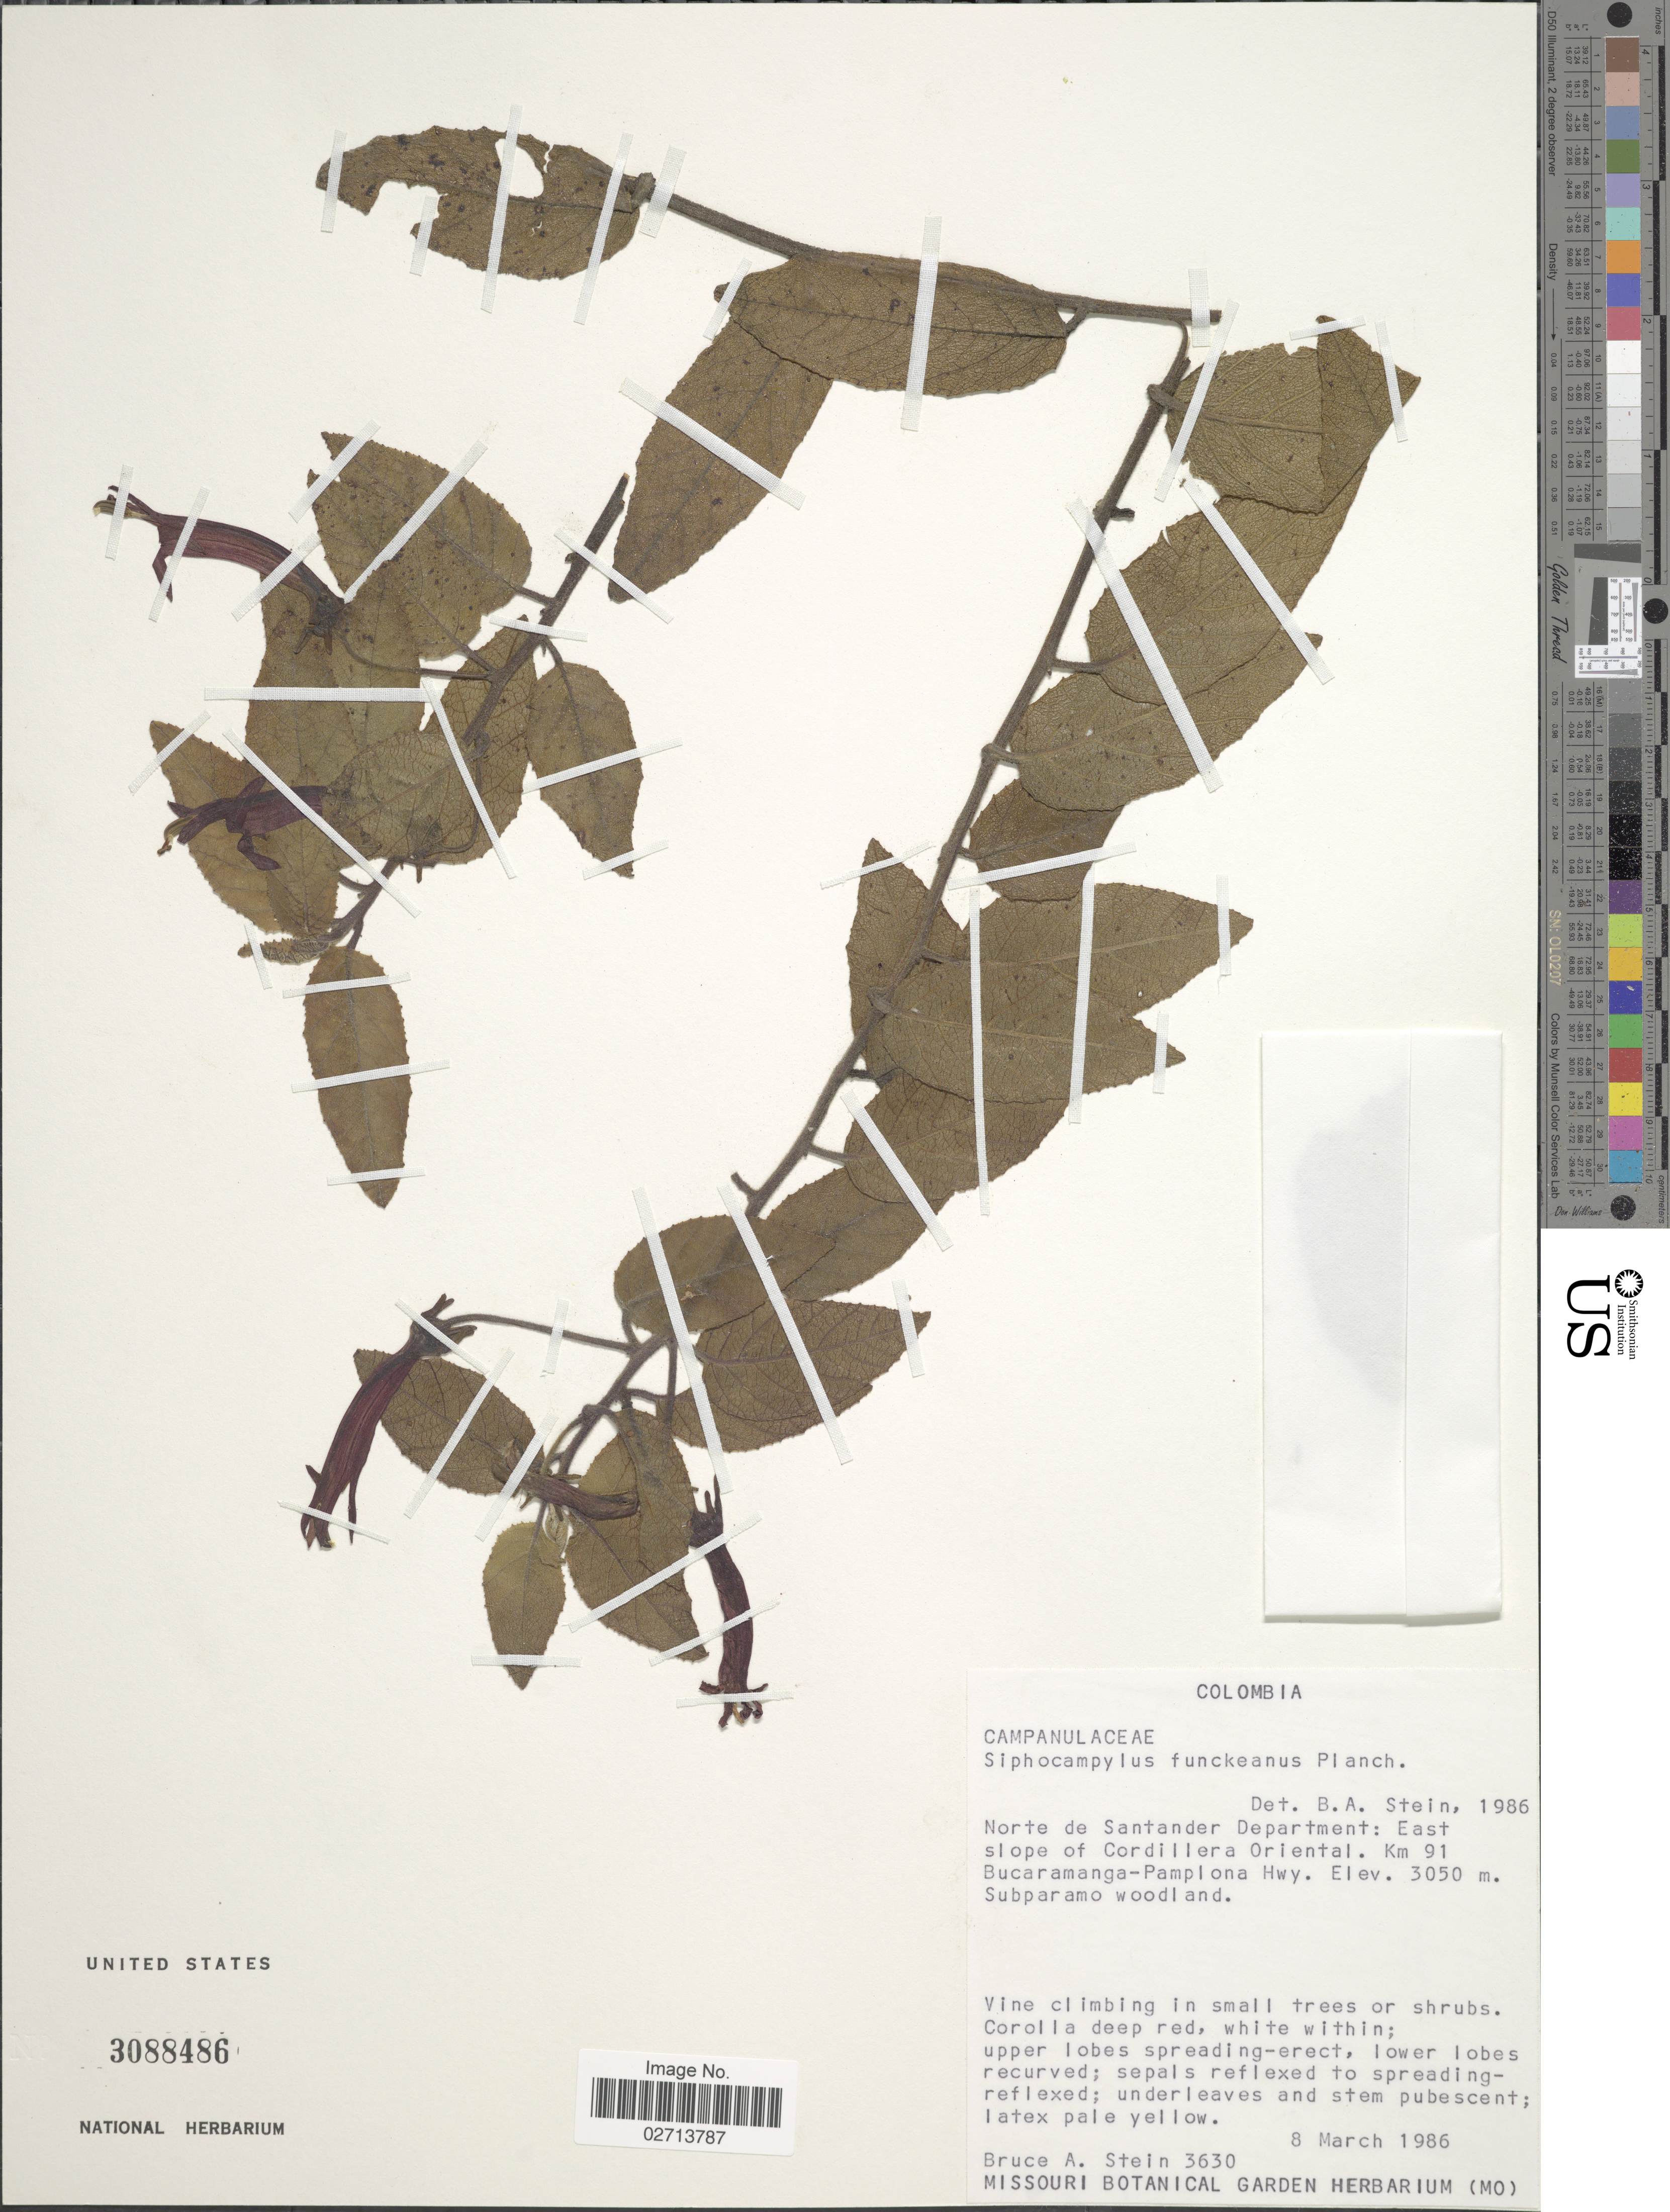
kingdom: Plantae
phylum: Tracheophyta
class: Magnoliopsida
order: Asterales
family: Campanulaceae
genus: Siphocampylus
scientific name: Siphocampylus funckeanus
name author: Planch.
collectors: B. A. Stein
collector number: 3630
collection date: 1986-03-08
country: Colombia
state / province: Norte de Santander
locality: Norte de Santander Department : East slope of Cordillera Oriental. Km 91 Bucaramanga-Pamplona hwy. Subparamo woodland.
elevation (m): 3050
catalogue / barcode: US 3088486